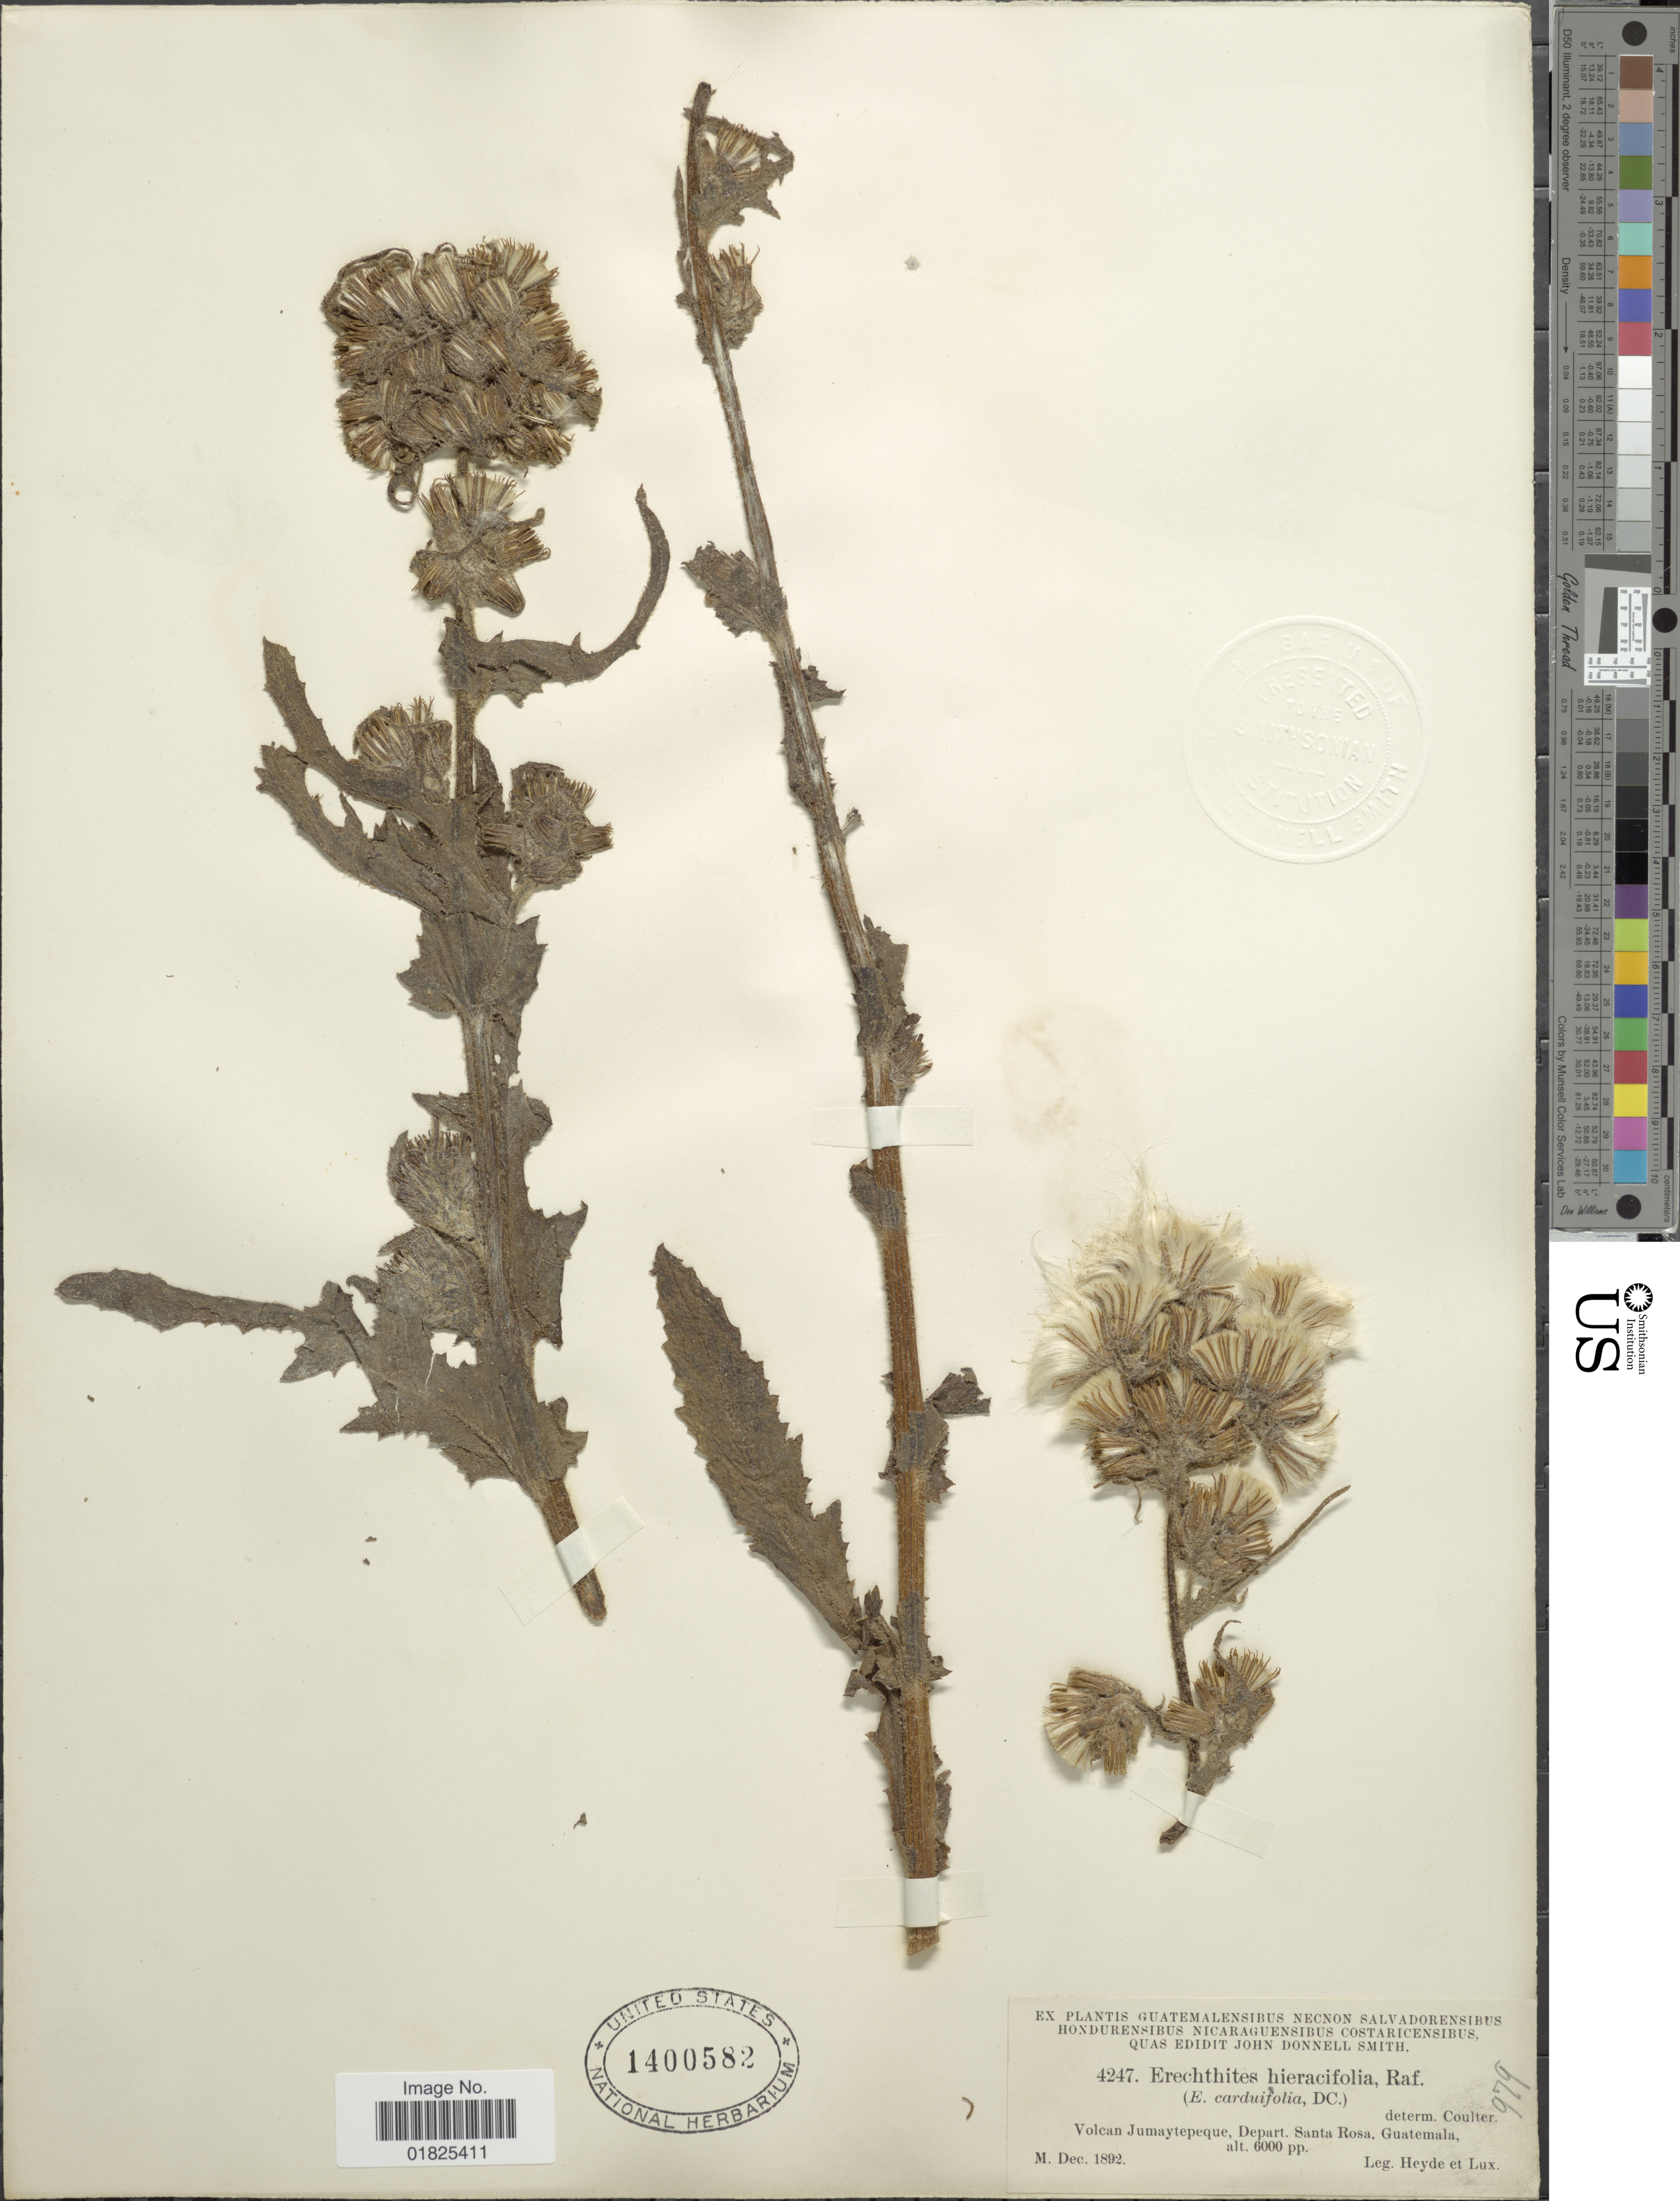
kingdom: Plantae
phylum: Tracheophyta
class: Magnoliopsida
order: Asterales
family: Asteraceae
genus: Erechtites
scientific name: Erechtites hieraciifolius var. cacaliodes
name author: (Fisch. ex Spreng.) Less. ex Griseb.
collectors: Heyde & Lux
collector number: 4247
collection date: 1892-12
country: Guatemala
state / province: Santa Rosa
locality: Volcan Jumaytepeque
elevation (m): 1829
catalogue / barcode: US 1400582